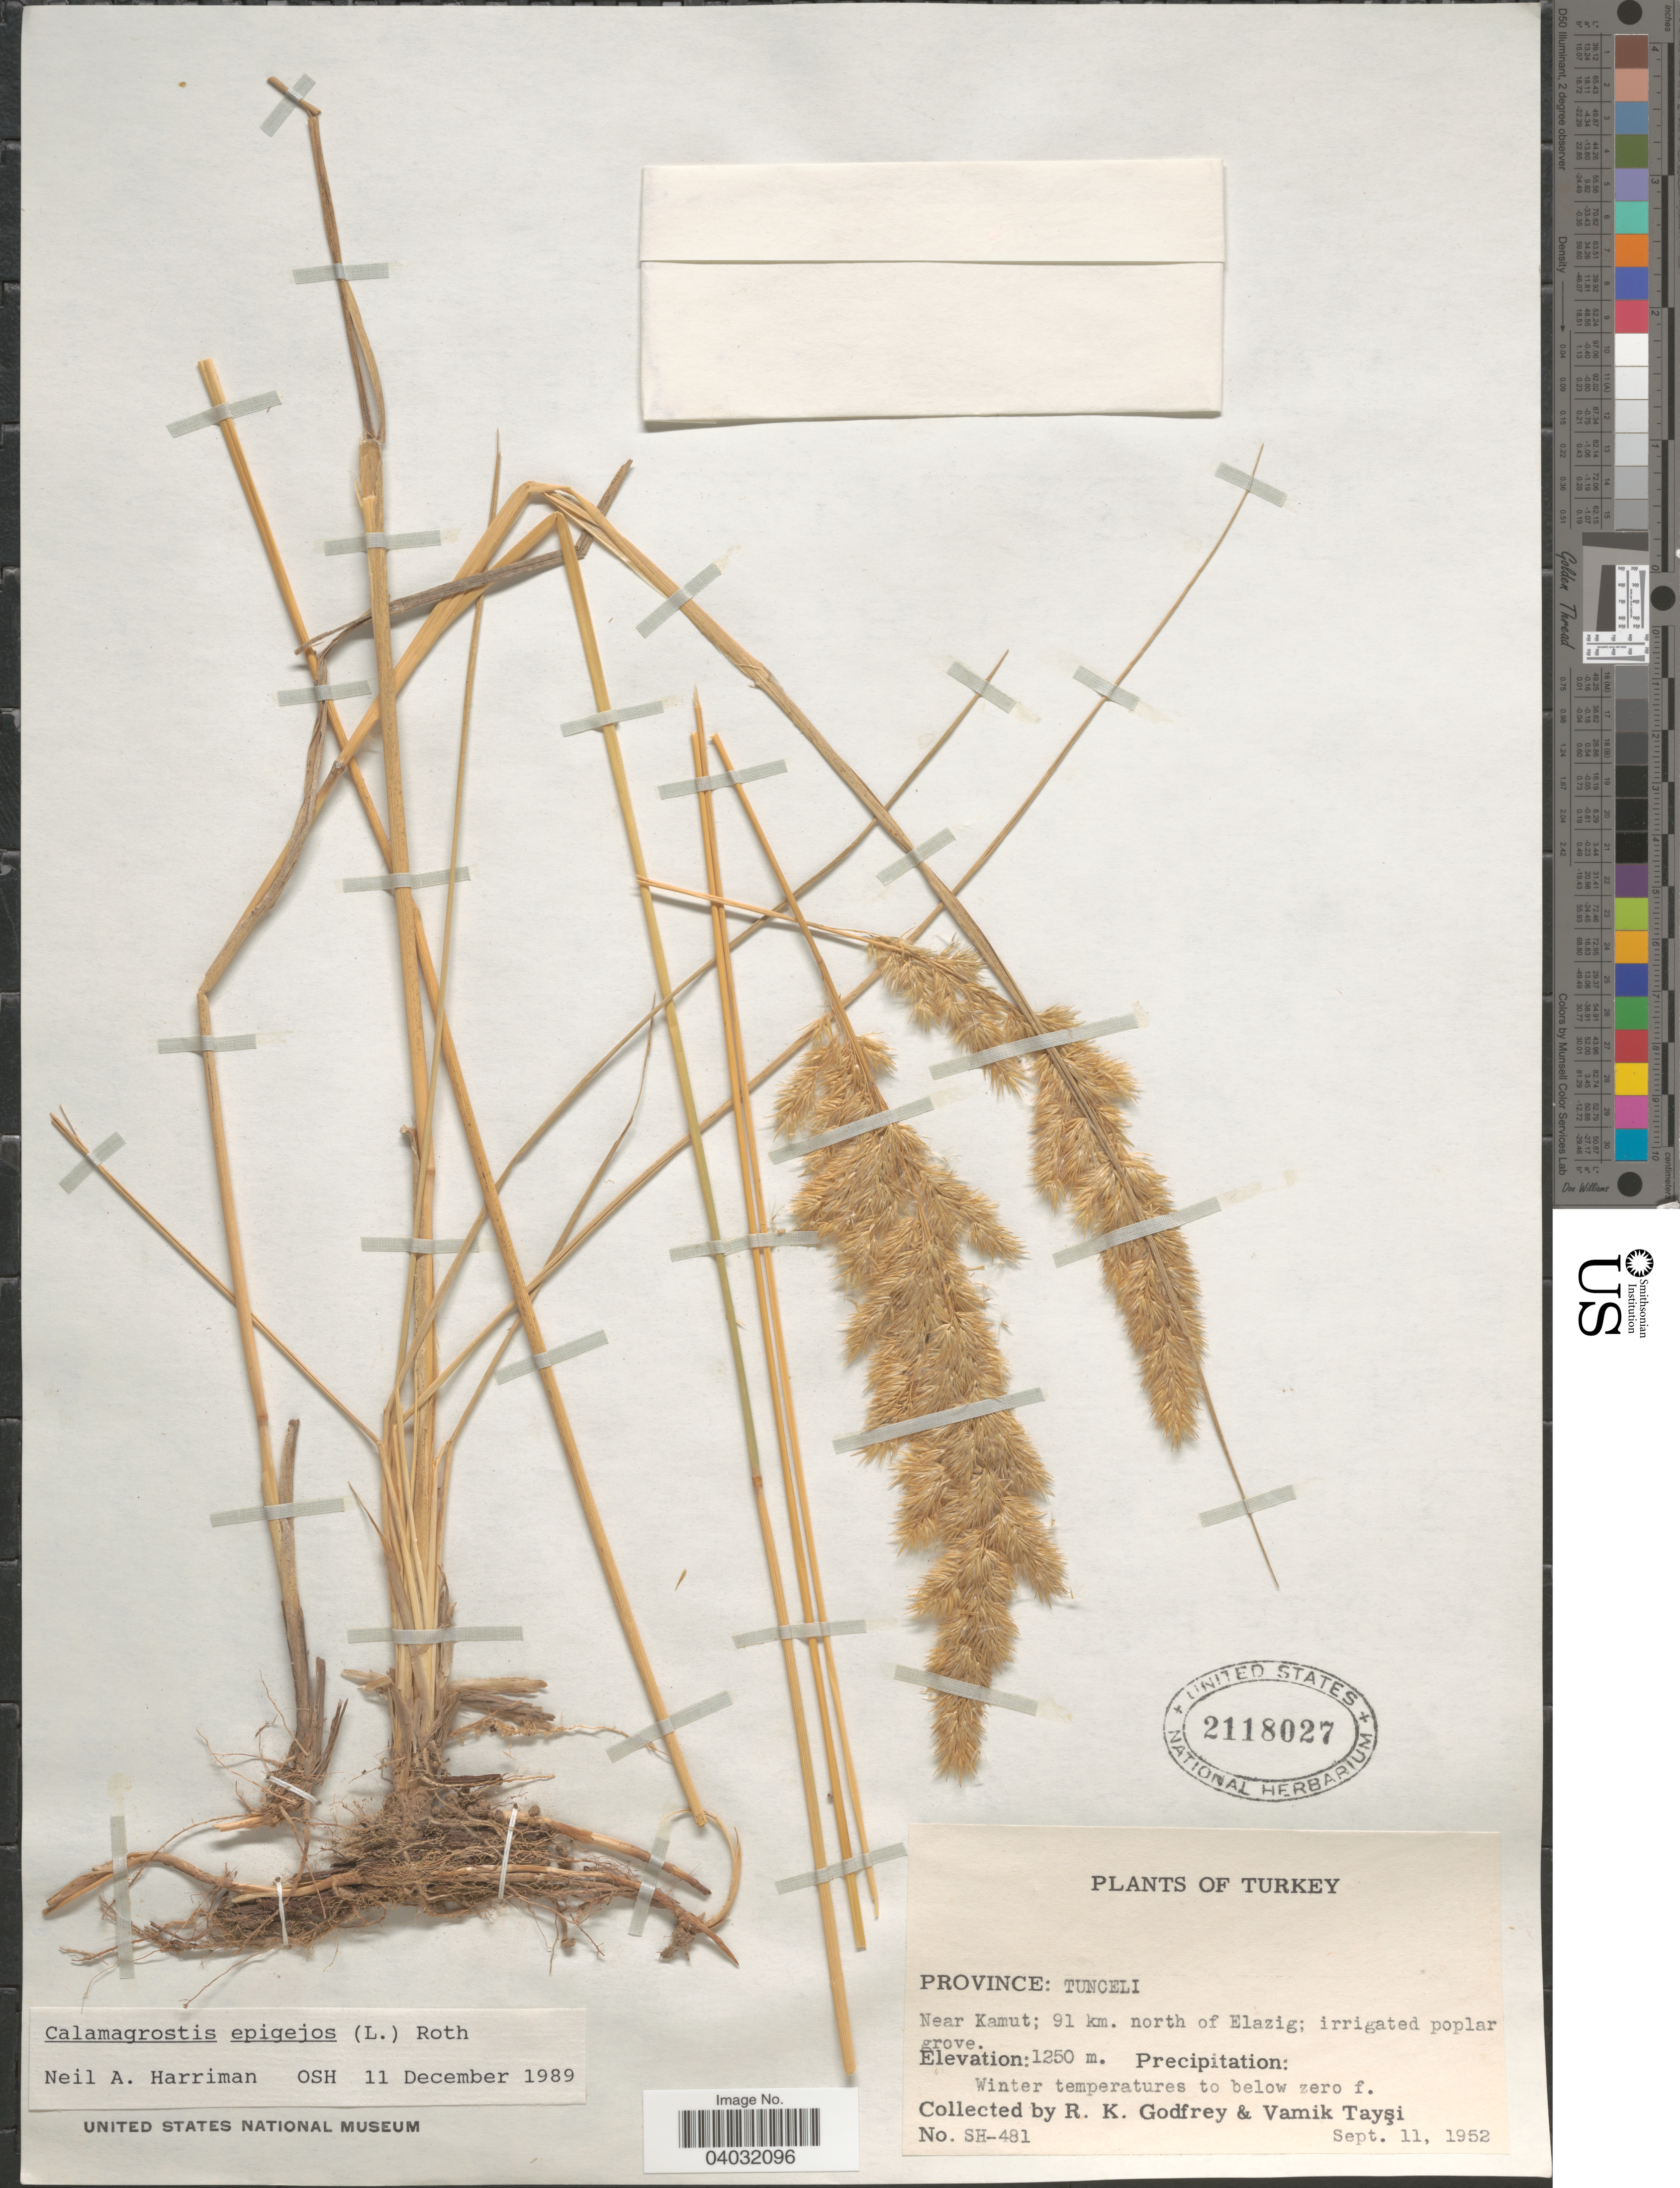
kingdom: Plantae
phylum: Tracheophyta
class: Liliopsida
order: Poales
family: Poaceae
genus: Calamagrostis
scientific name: Calamagrostis epigeios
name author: (L.) Roth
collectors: R. K. Godfrey & V. Taysi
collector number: SH-481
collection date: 1952-09-11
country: Turkey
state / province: Tunceli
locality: Near Kamut; 91 km. north of Elazig.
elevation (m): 1250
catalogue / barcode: US 2118027